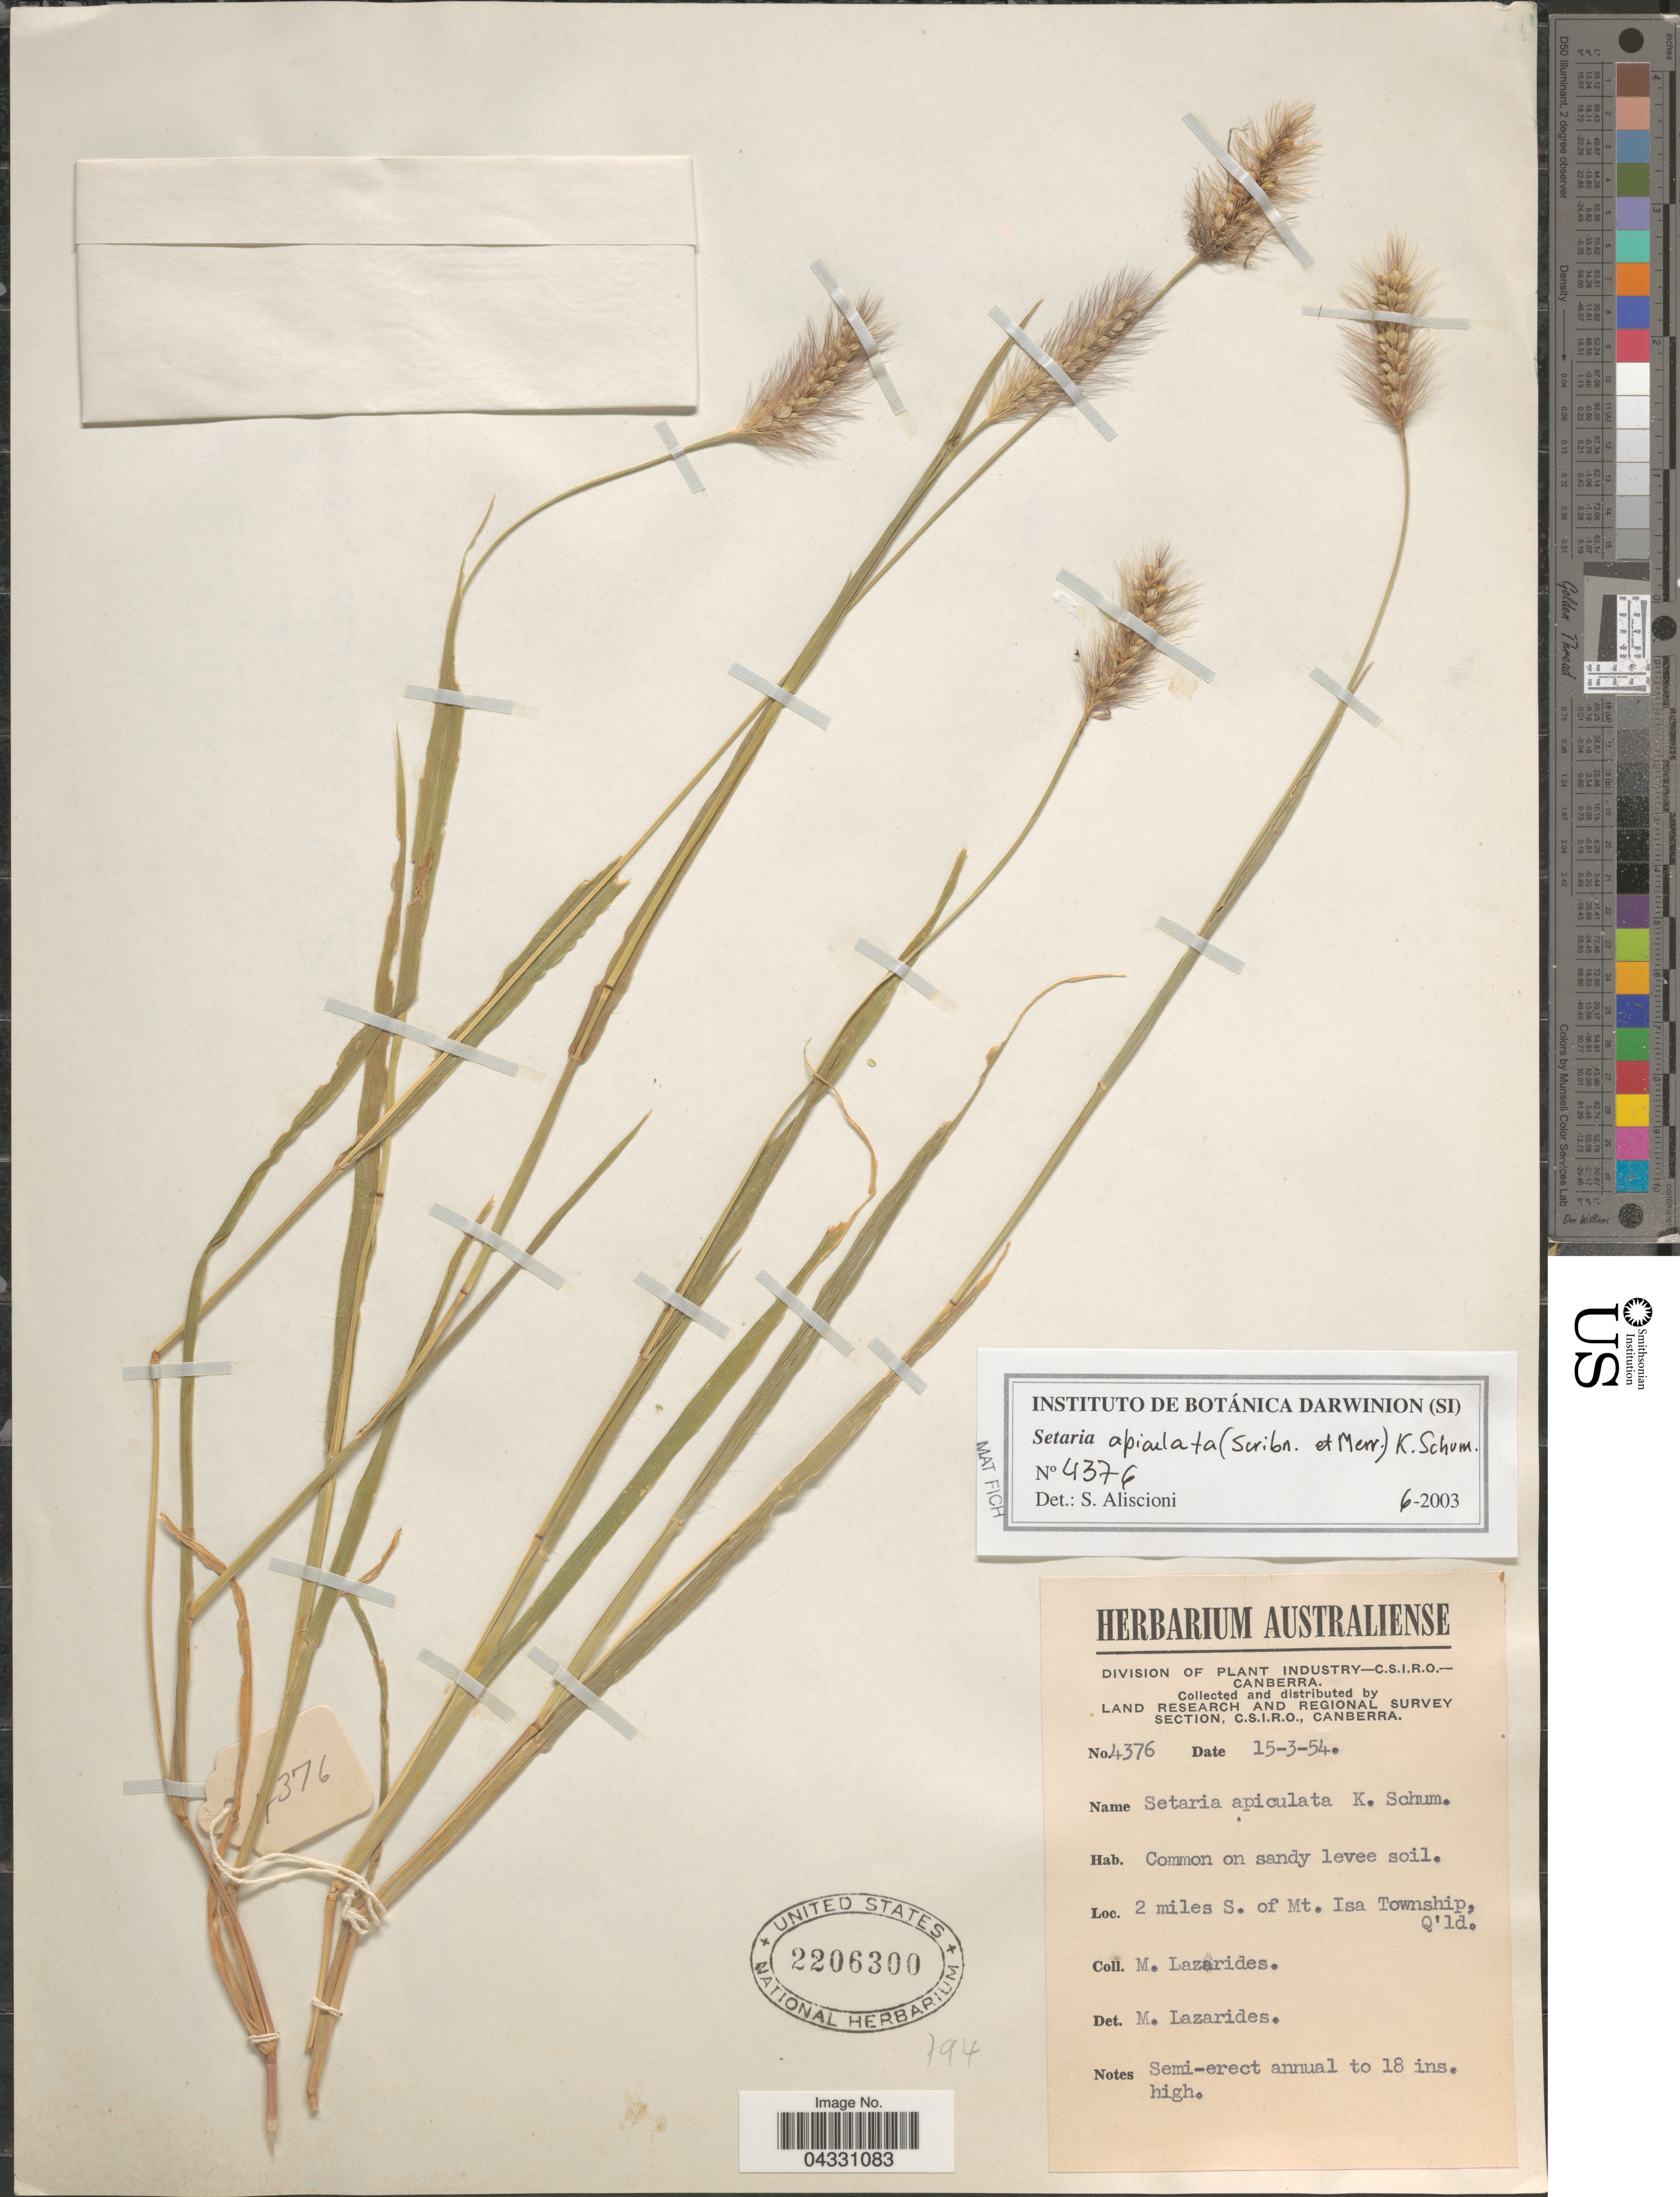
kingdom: Plantae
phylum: Tracheophyta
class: Liliopsida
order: Poales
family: Poaceae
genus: Setaria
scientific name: Setaria apiculata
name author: (Scribn. & Merr.) K. Schum.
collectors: M. Lazarides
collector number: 4376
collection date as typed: Transcribed d/m/y: 15/3/54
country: Australia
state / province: Queensland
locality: Land Research and Regional Survey Section. 2 miles S. of Mt. Isa Township.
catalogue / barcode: US 2206300